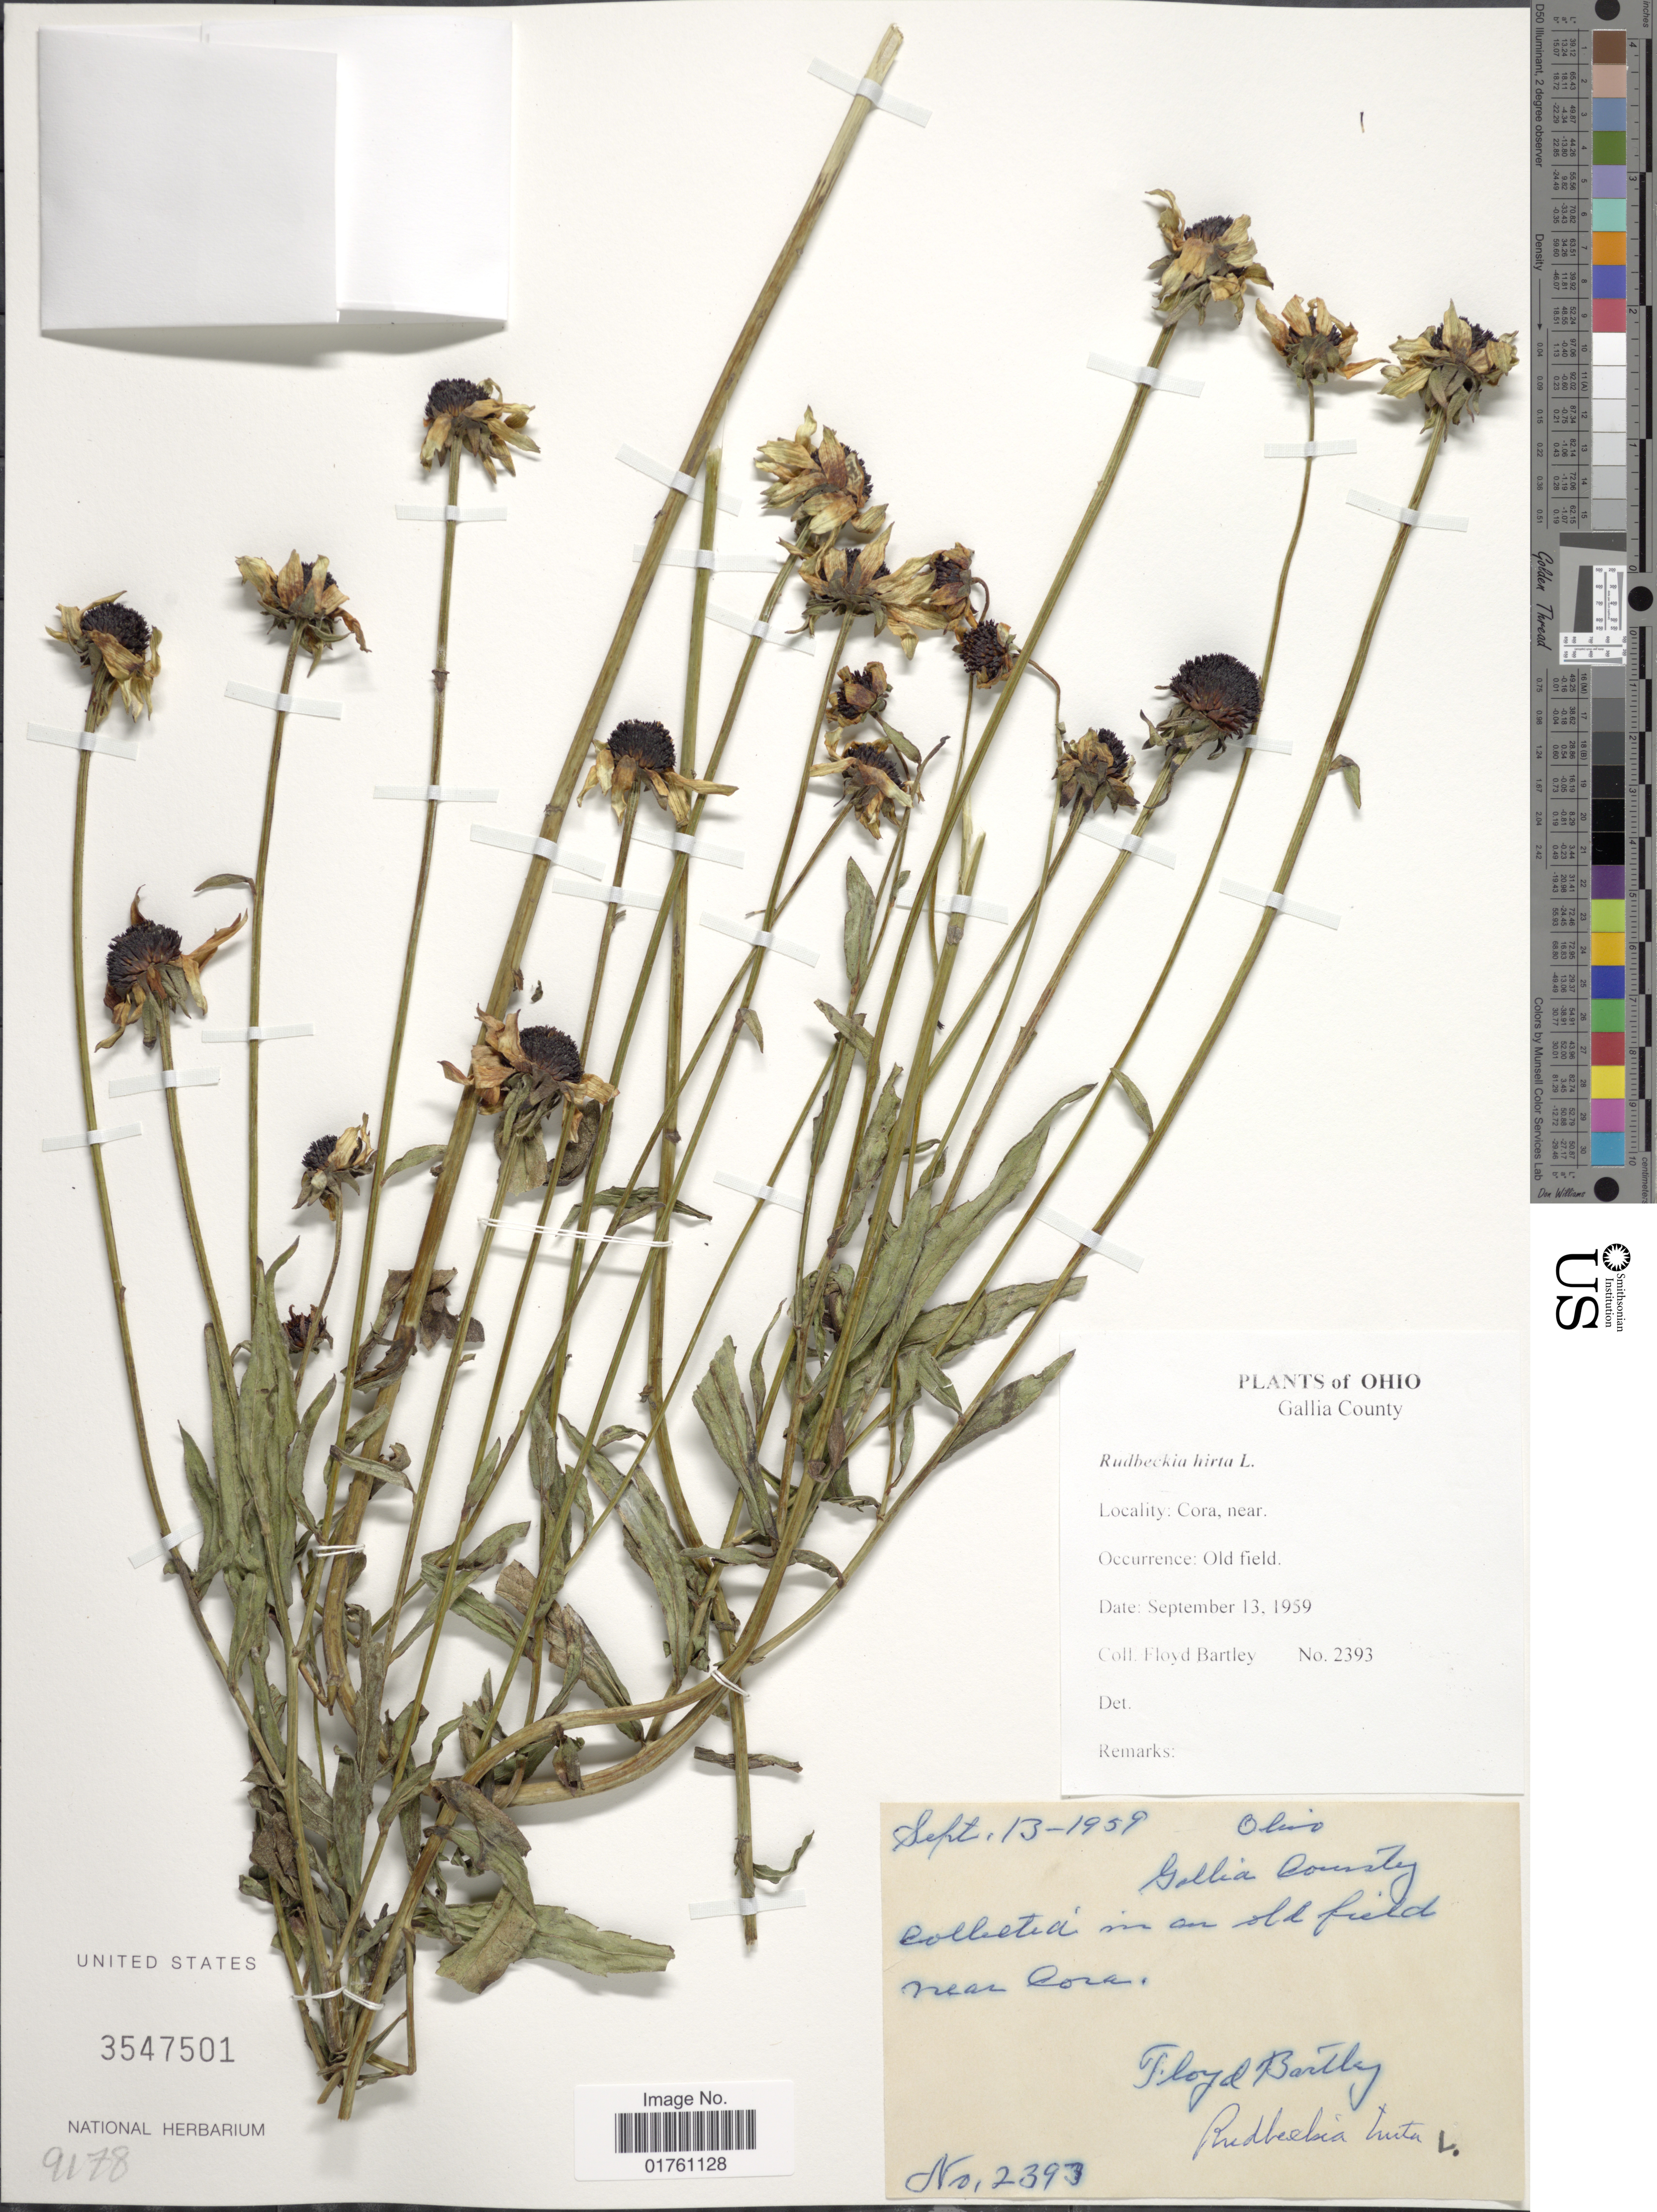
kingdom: Plantae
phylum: Tracheophyta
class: Magnoliopsida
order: Asterales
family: Asteraceae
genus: Rudbeckia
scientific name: Rudbeckia hirta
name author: L.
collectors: F. Bartley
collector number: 2393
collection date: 1959-09-13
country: United States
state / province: Ohio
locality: Gallia County, near Cora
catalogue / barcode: US 3547501